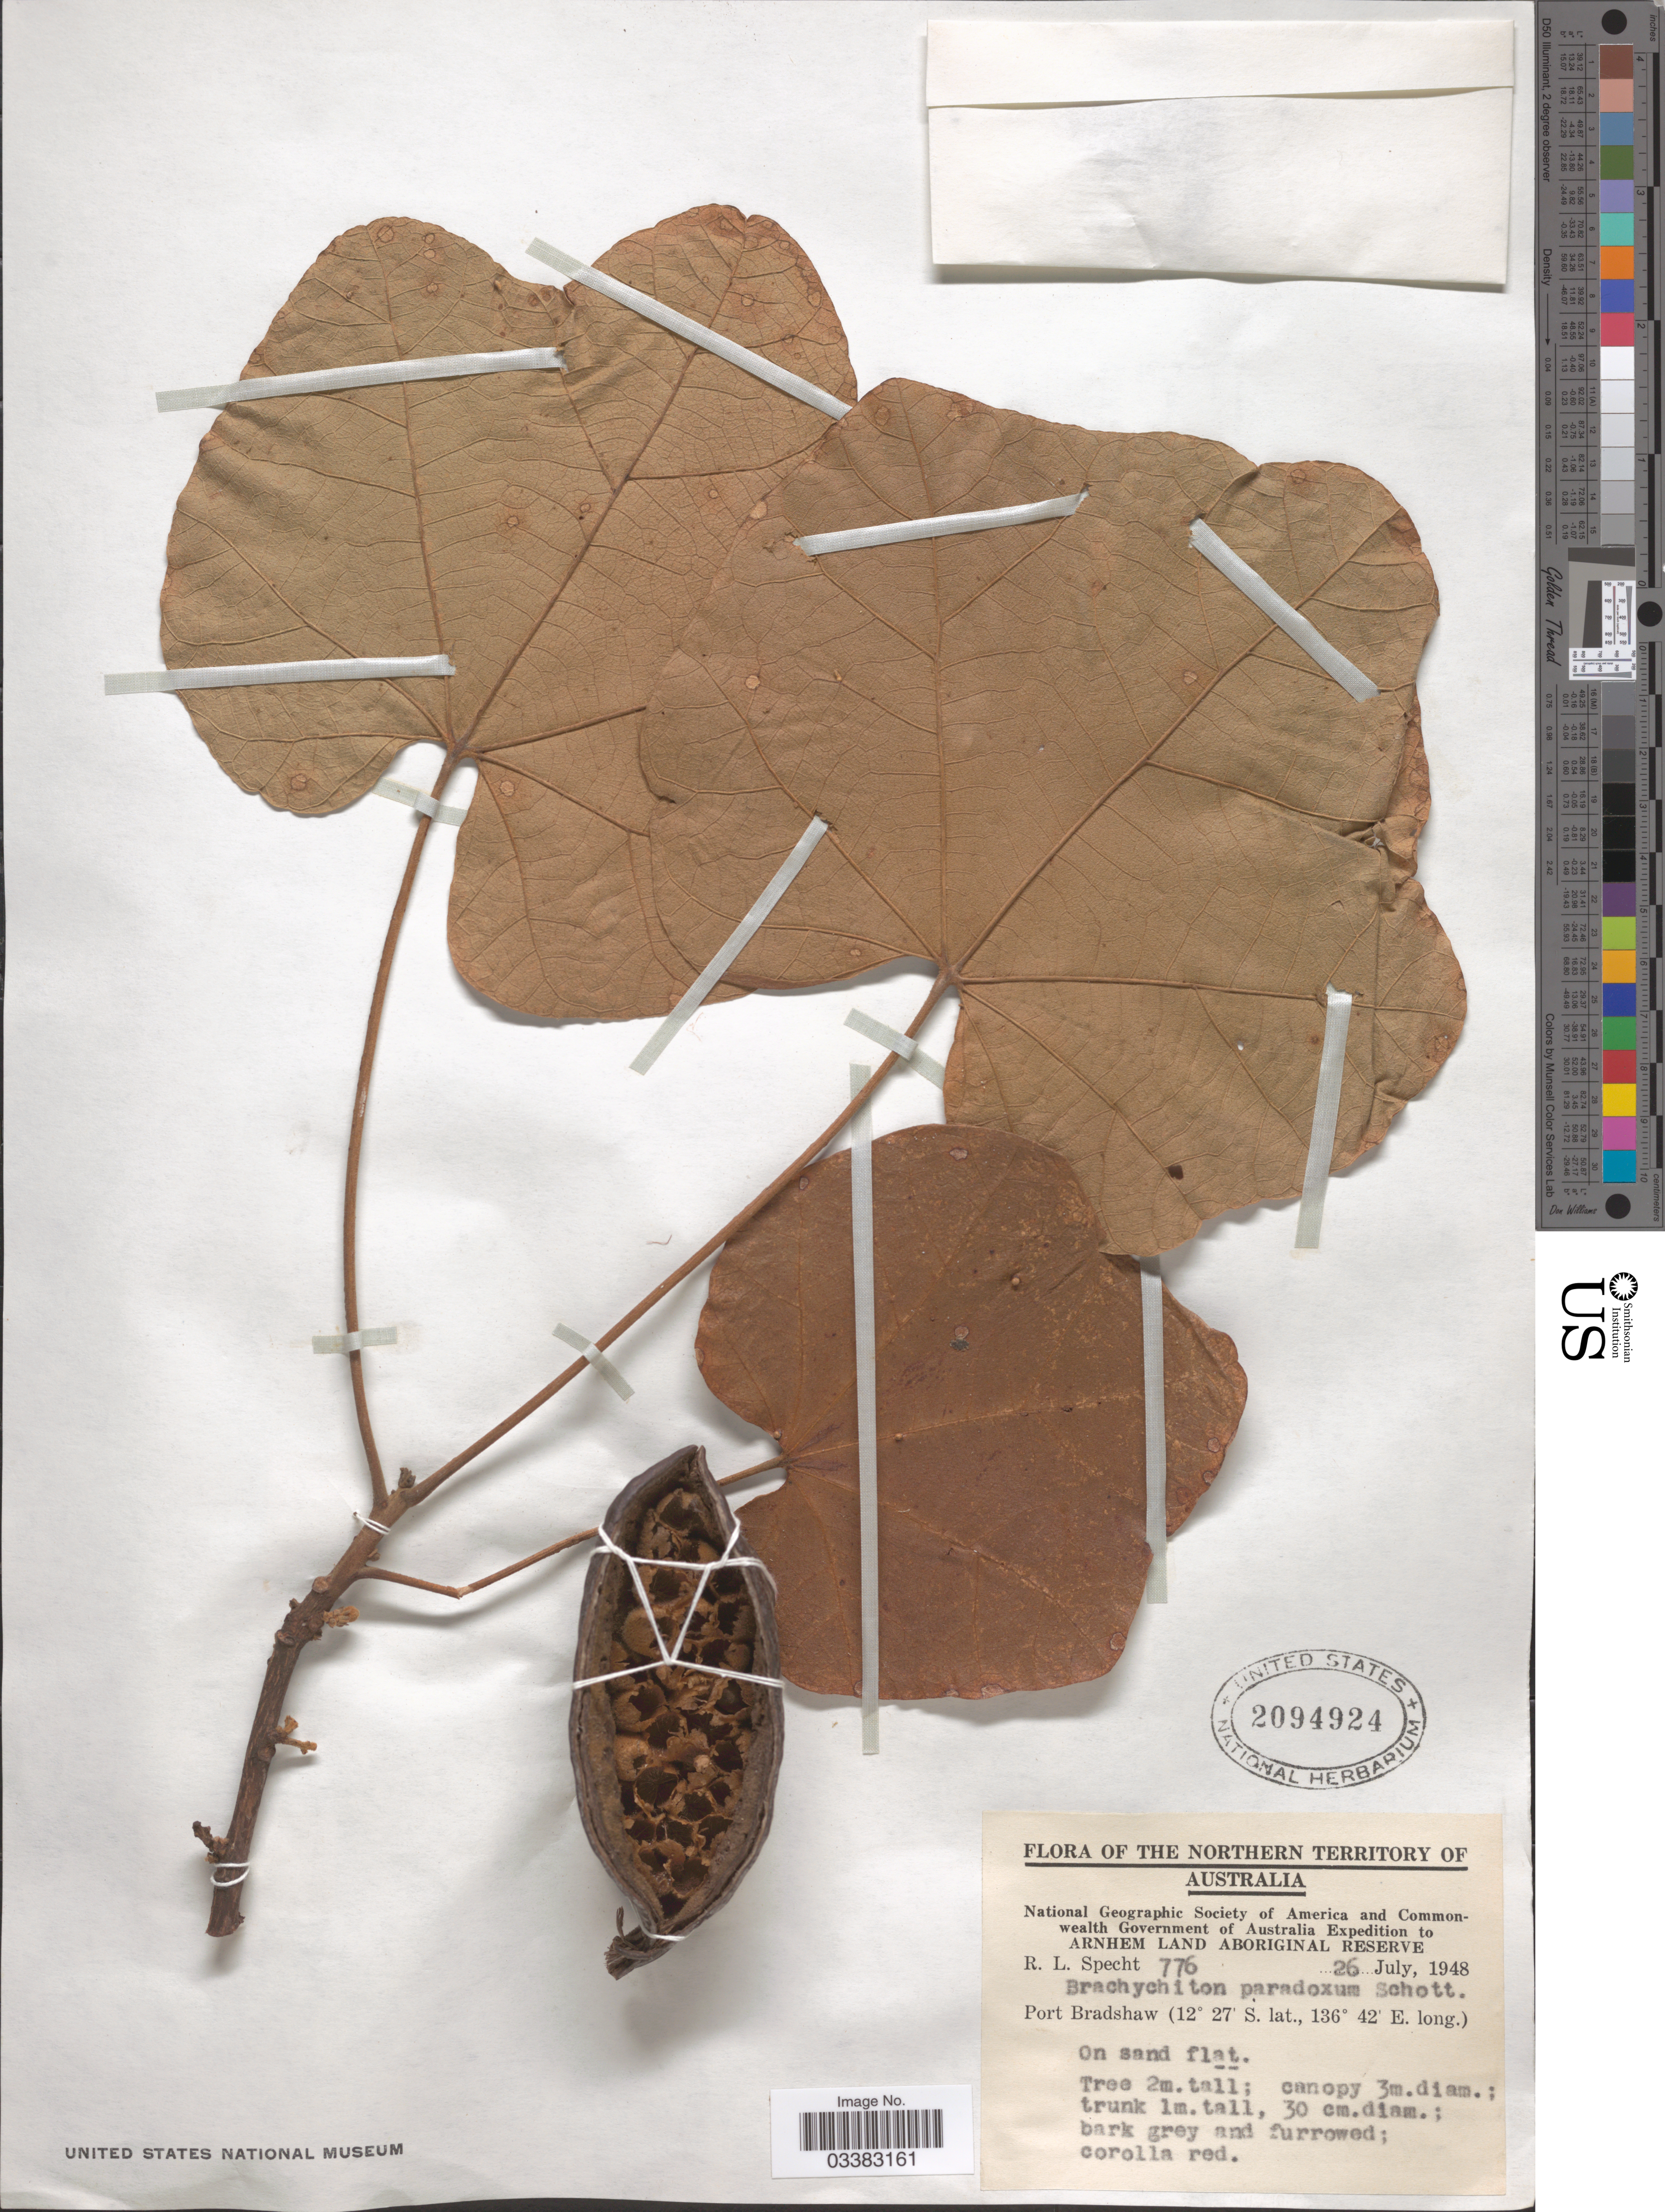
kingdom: Plantae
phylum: Tracheophyta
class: Magnoliopsida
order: Malvales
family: Malvaceae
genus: Brachychiton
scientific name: Brachychiton paradoxus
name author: Schott & Endl.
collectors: R. L. Specht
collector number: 776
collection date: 1948-07-26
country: Australia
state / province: Northern Territory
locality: Port Bradshaw.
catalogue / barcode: US 2094924